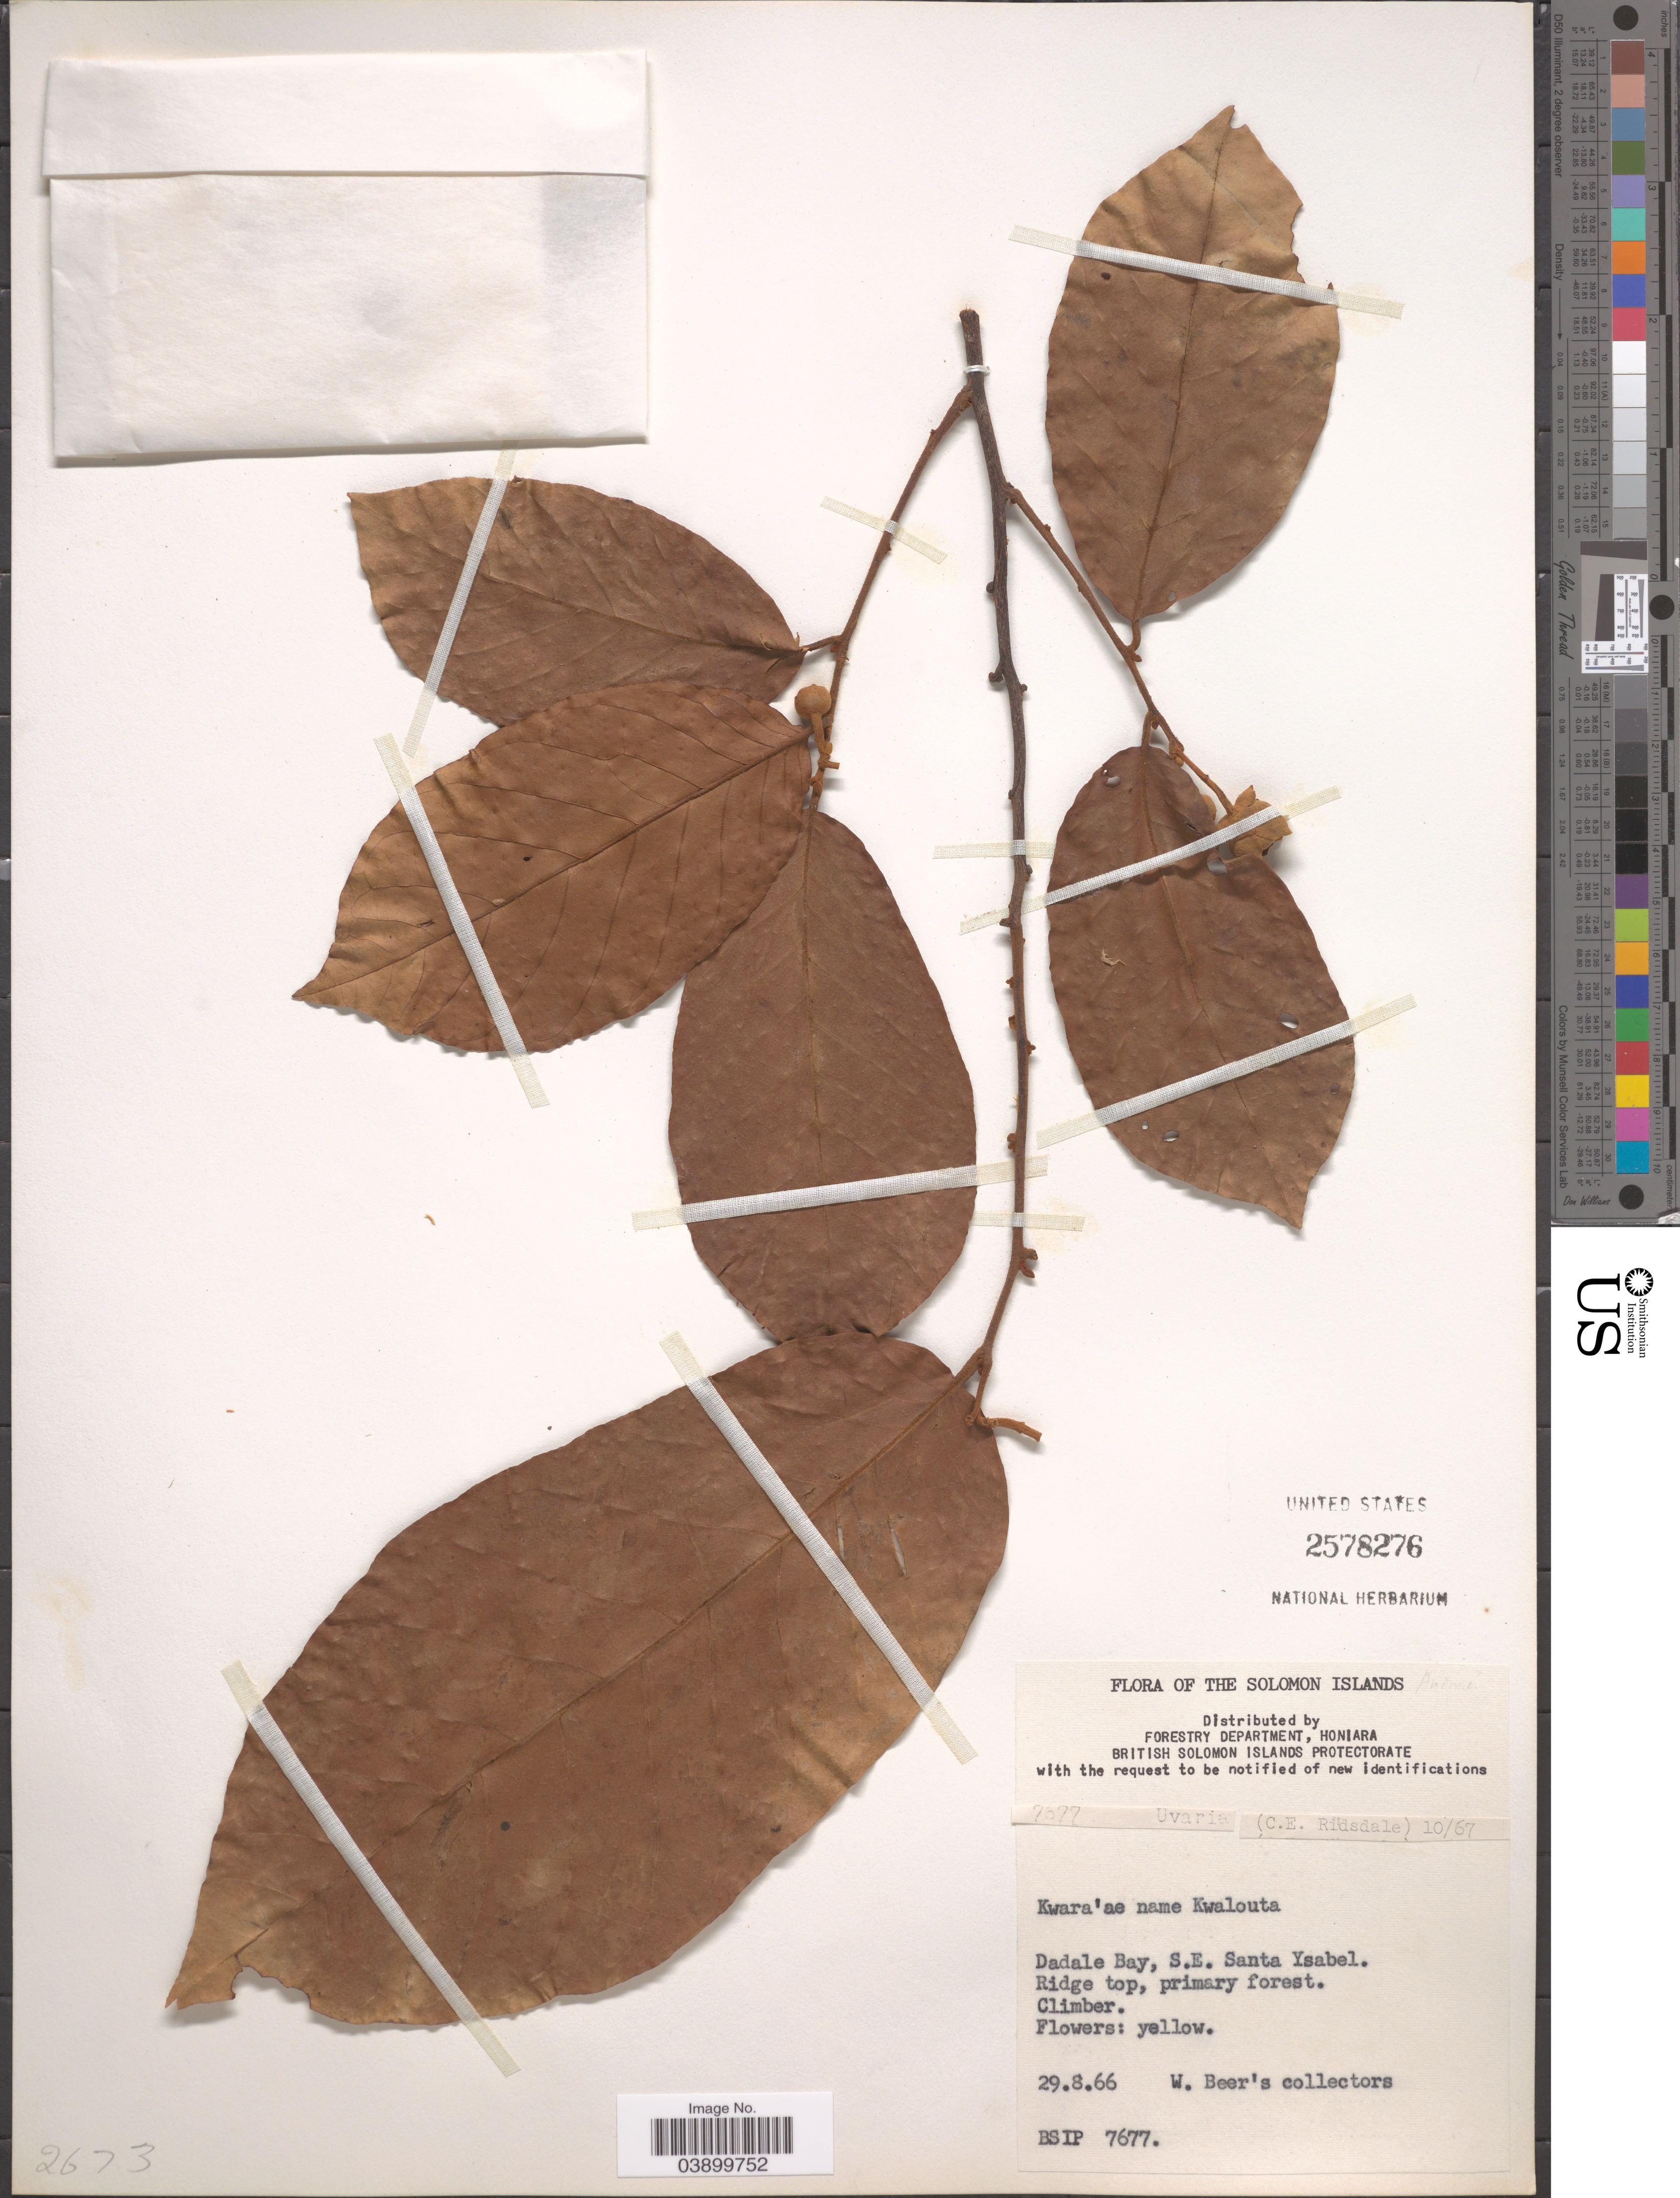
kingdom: Plantae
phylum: Tracheophyta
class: Magnoliopsida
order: Magnoliales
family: Annonaceae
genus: Uvaria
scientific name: Uvaria sp.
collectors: W. Beer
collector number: BSIP 7677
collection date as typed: Transcribed d/m/y: 29/8/66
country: Solomon Islands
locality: Dadale Bay, S.E. Santa Ysabel.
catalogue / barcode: US 2578276